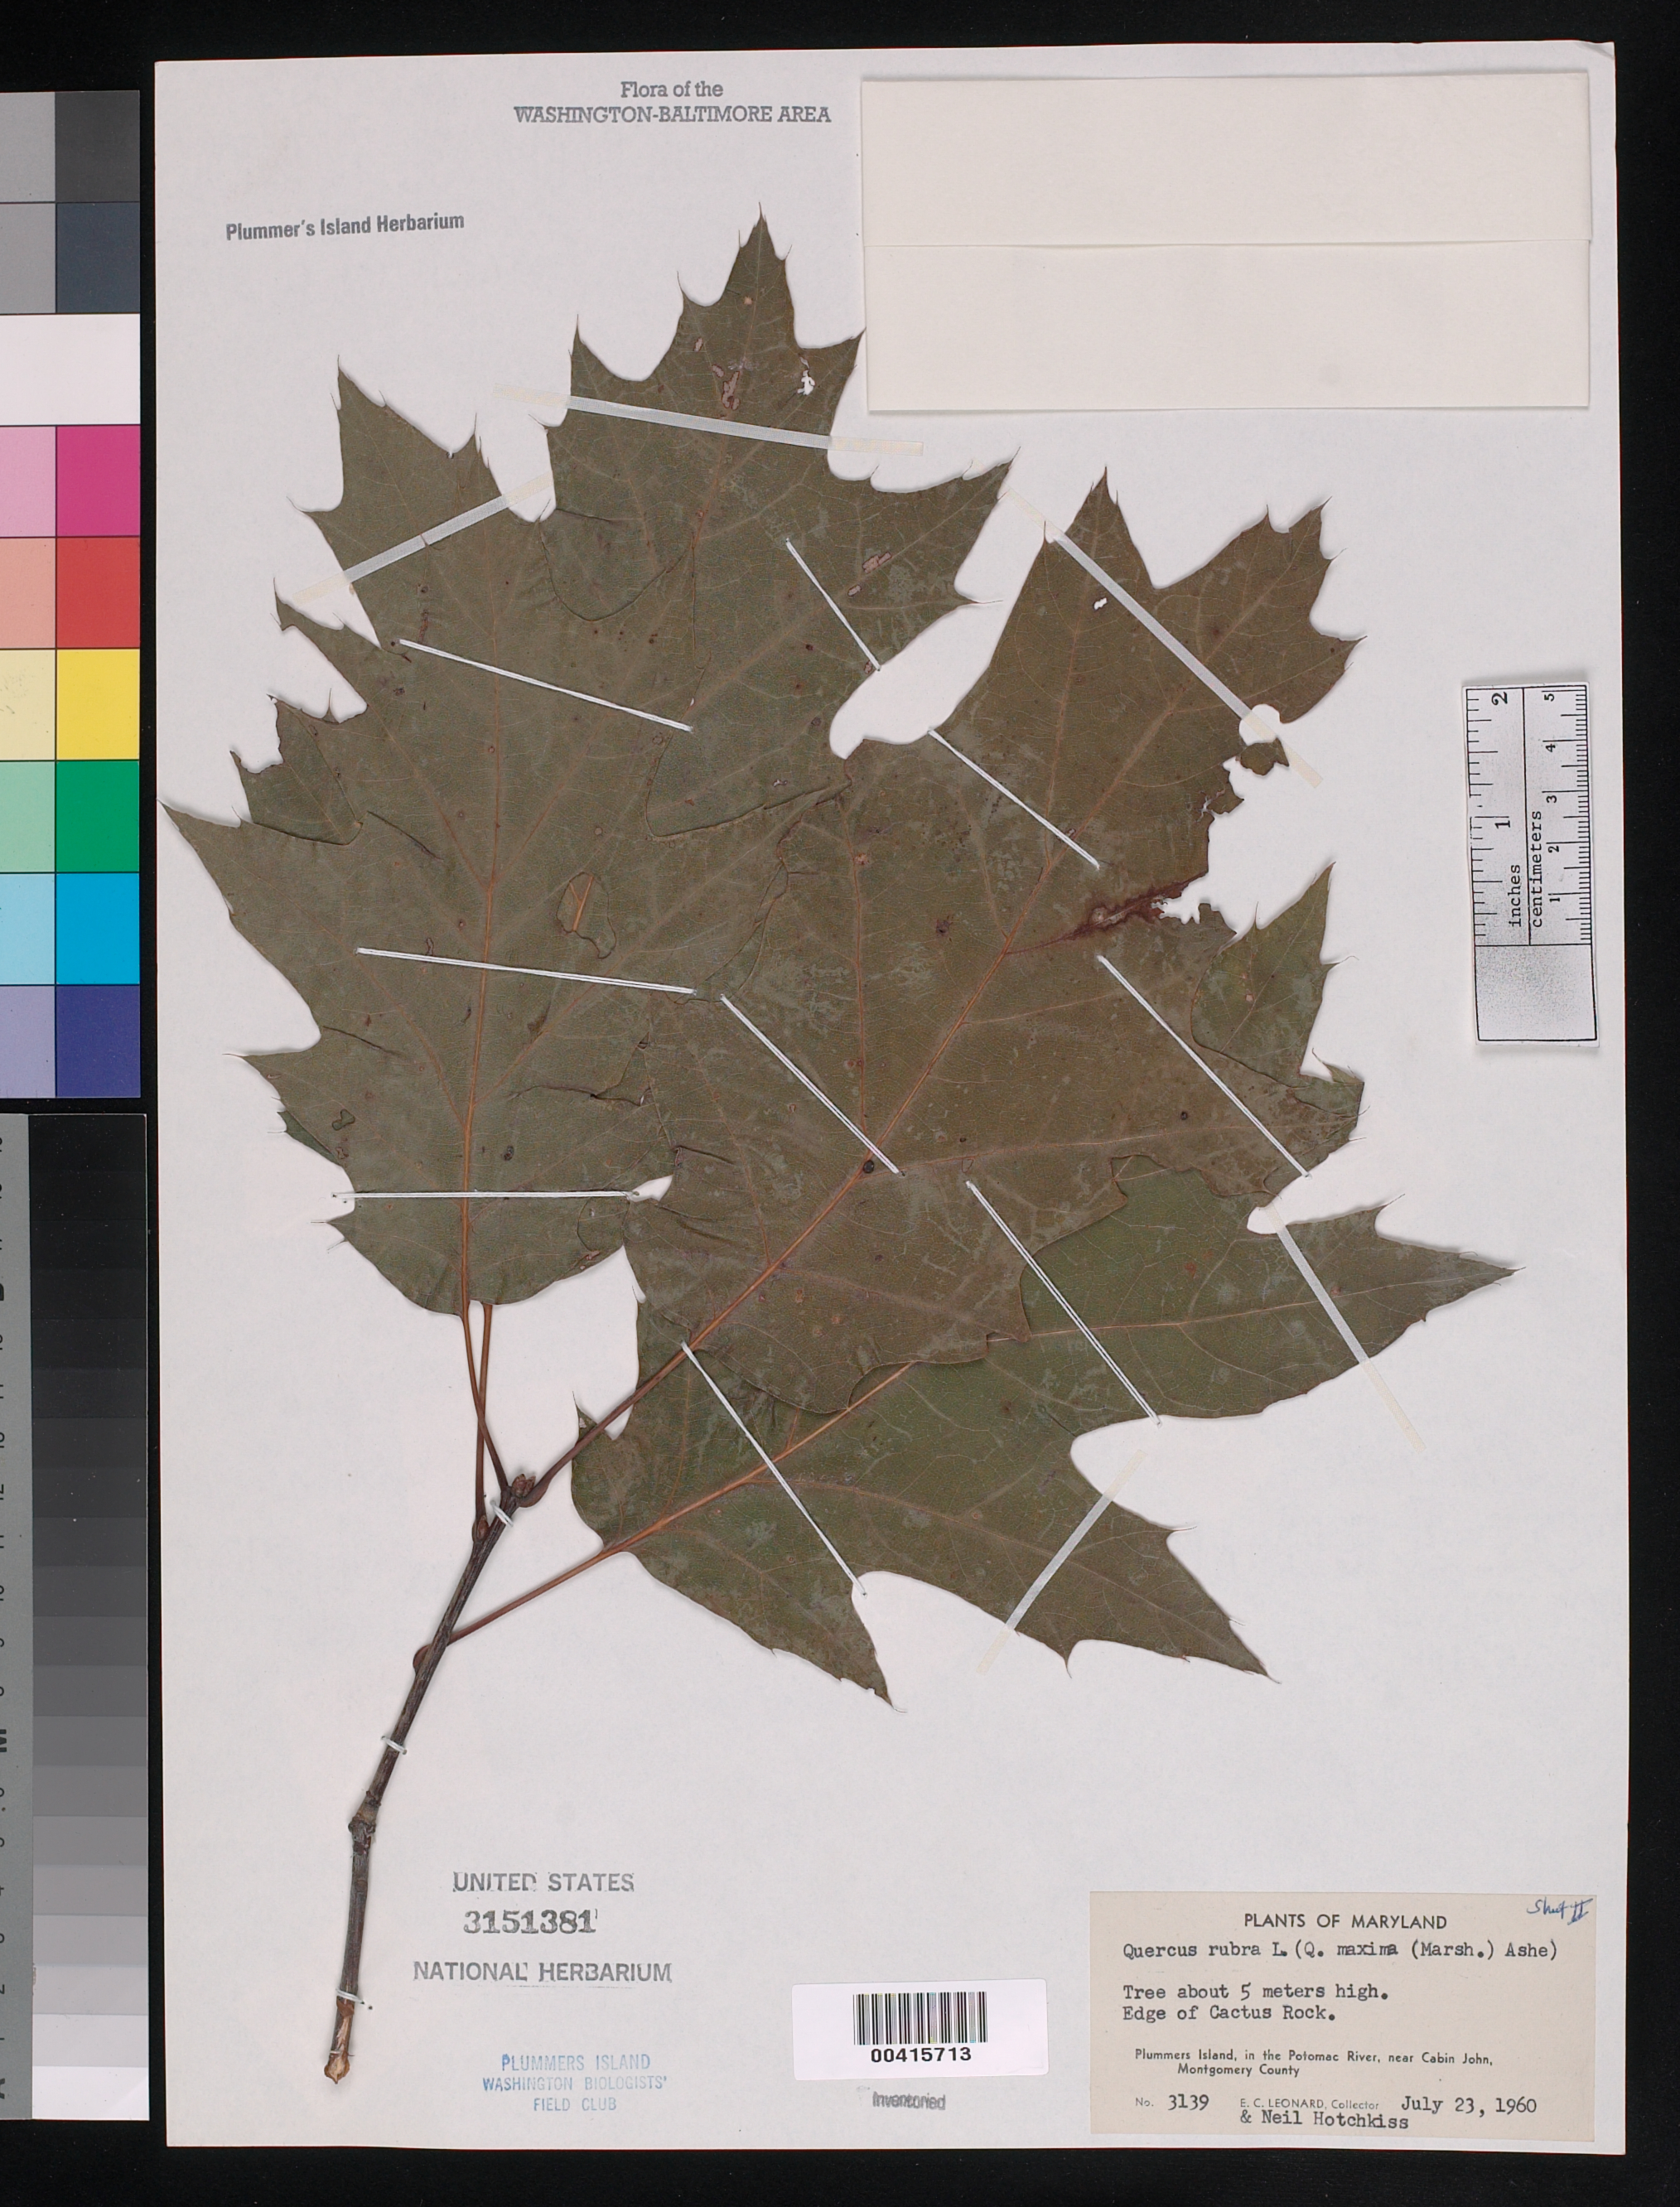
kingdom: Plantae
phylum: Tracheophyta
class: Magnoliopsida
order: Fagales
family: Fagaceae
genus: Quercus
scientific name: Quercus rubra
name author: L.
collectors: E. C. Leonard & N. Hotchkiss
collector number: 3139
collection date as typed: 23 Jul 1960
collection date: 1960-07-23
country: United States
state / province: Maryland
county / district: Montgomery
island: Plummers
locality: Plummer's Island; edge of Cactus Rock C. & O. Canal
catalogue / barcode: US 3151381